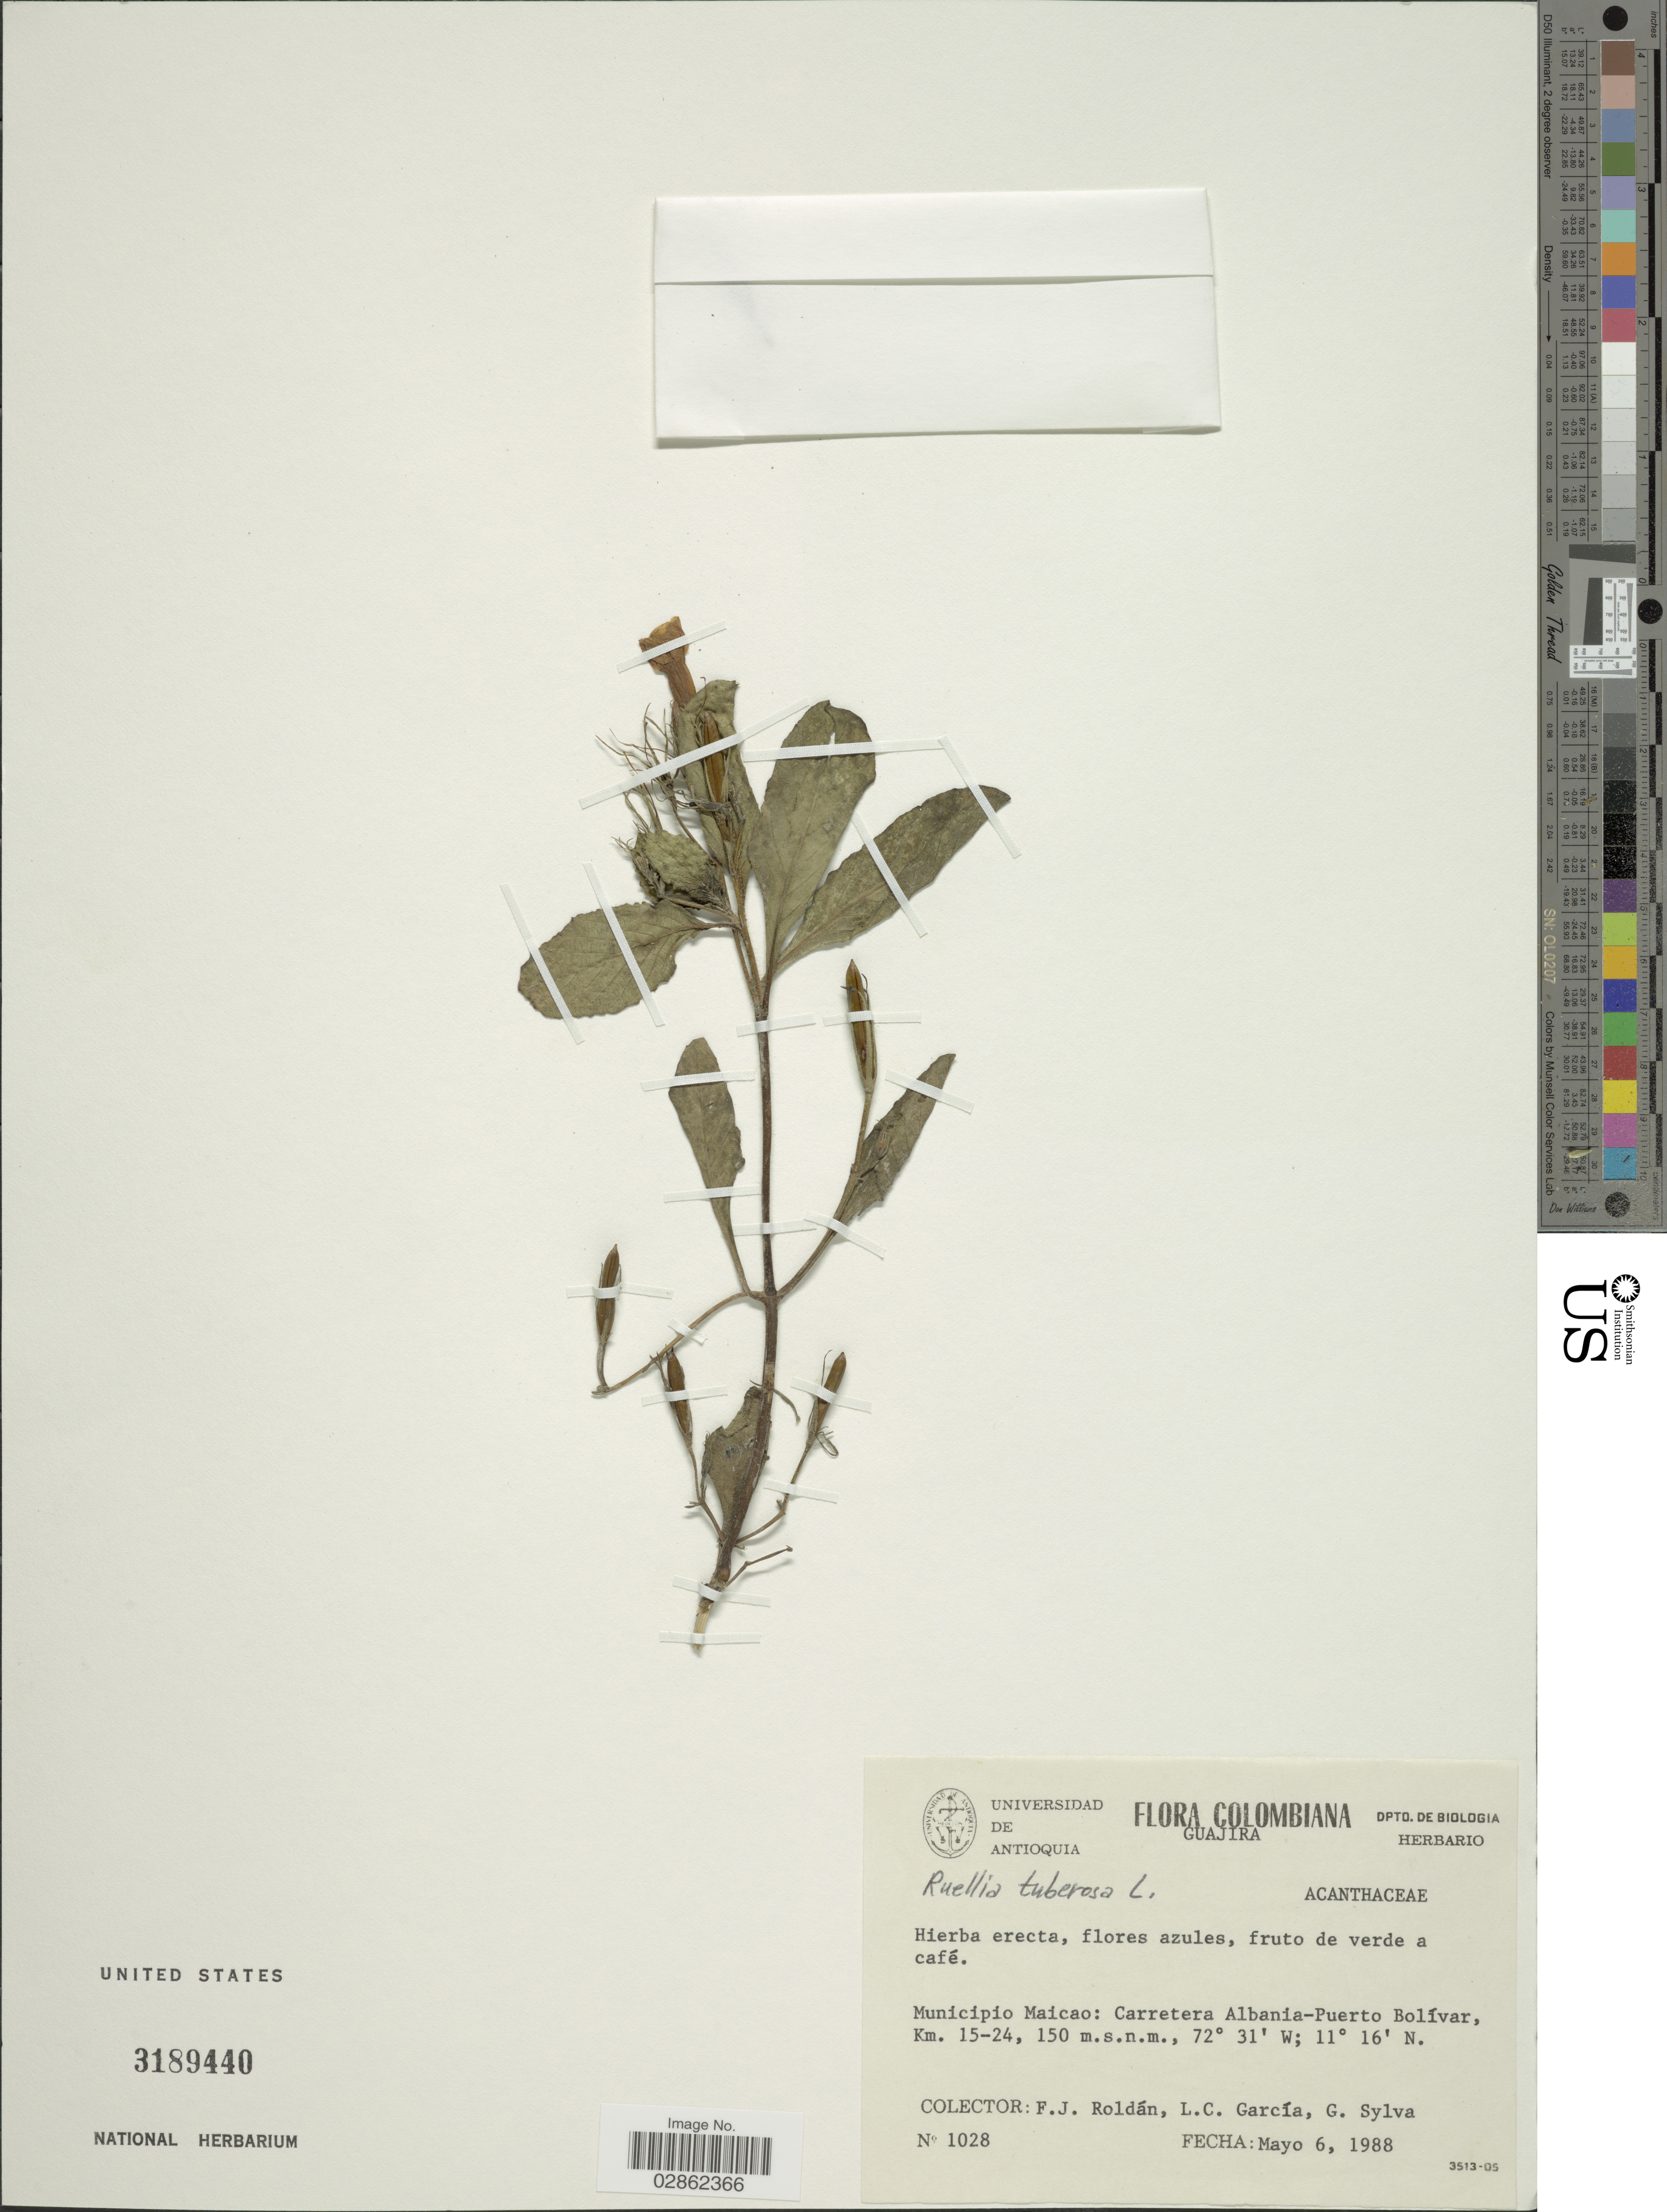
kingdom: Plantae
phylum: Tracheophyta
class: Magnoliopsida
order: Lamiales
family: Acanthaceae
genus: Ruellia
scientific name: Ruellia tuberosa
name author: L.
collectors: F. J. Roldán, L. C. Garcia & G. Sylva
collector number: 1028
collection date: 1988-05-06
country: Colombia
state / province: La Guajira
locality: Municipio Maicao: Carretera Albania-Puerto Bolívar, Km. 15-24.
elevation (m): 150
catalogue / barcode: US 3189440